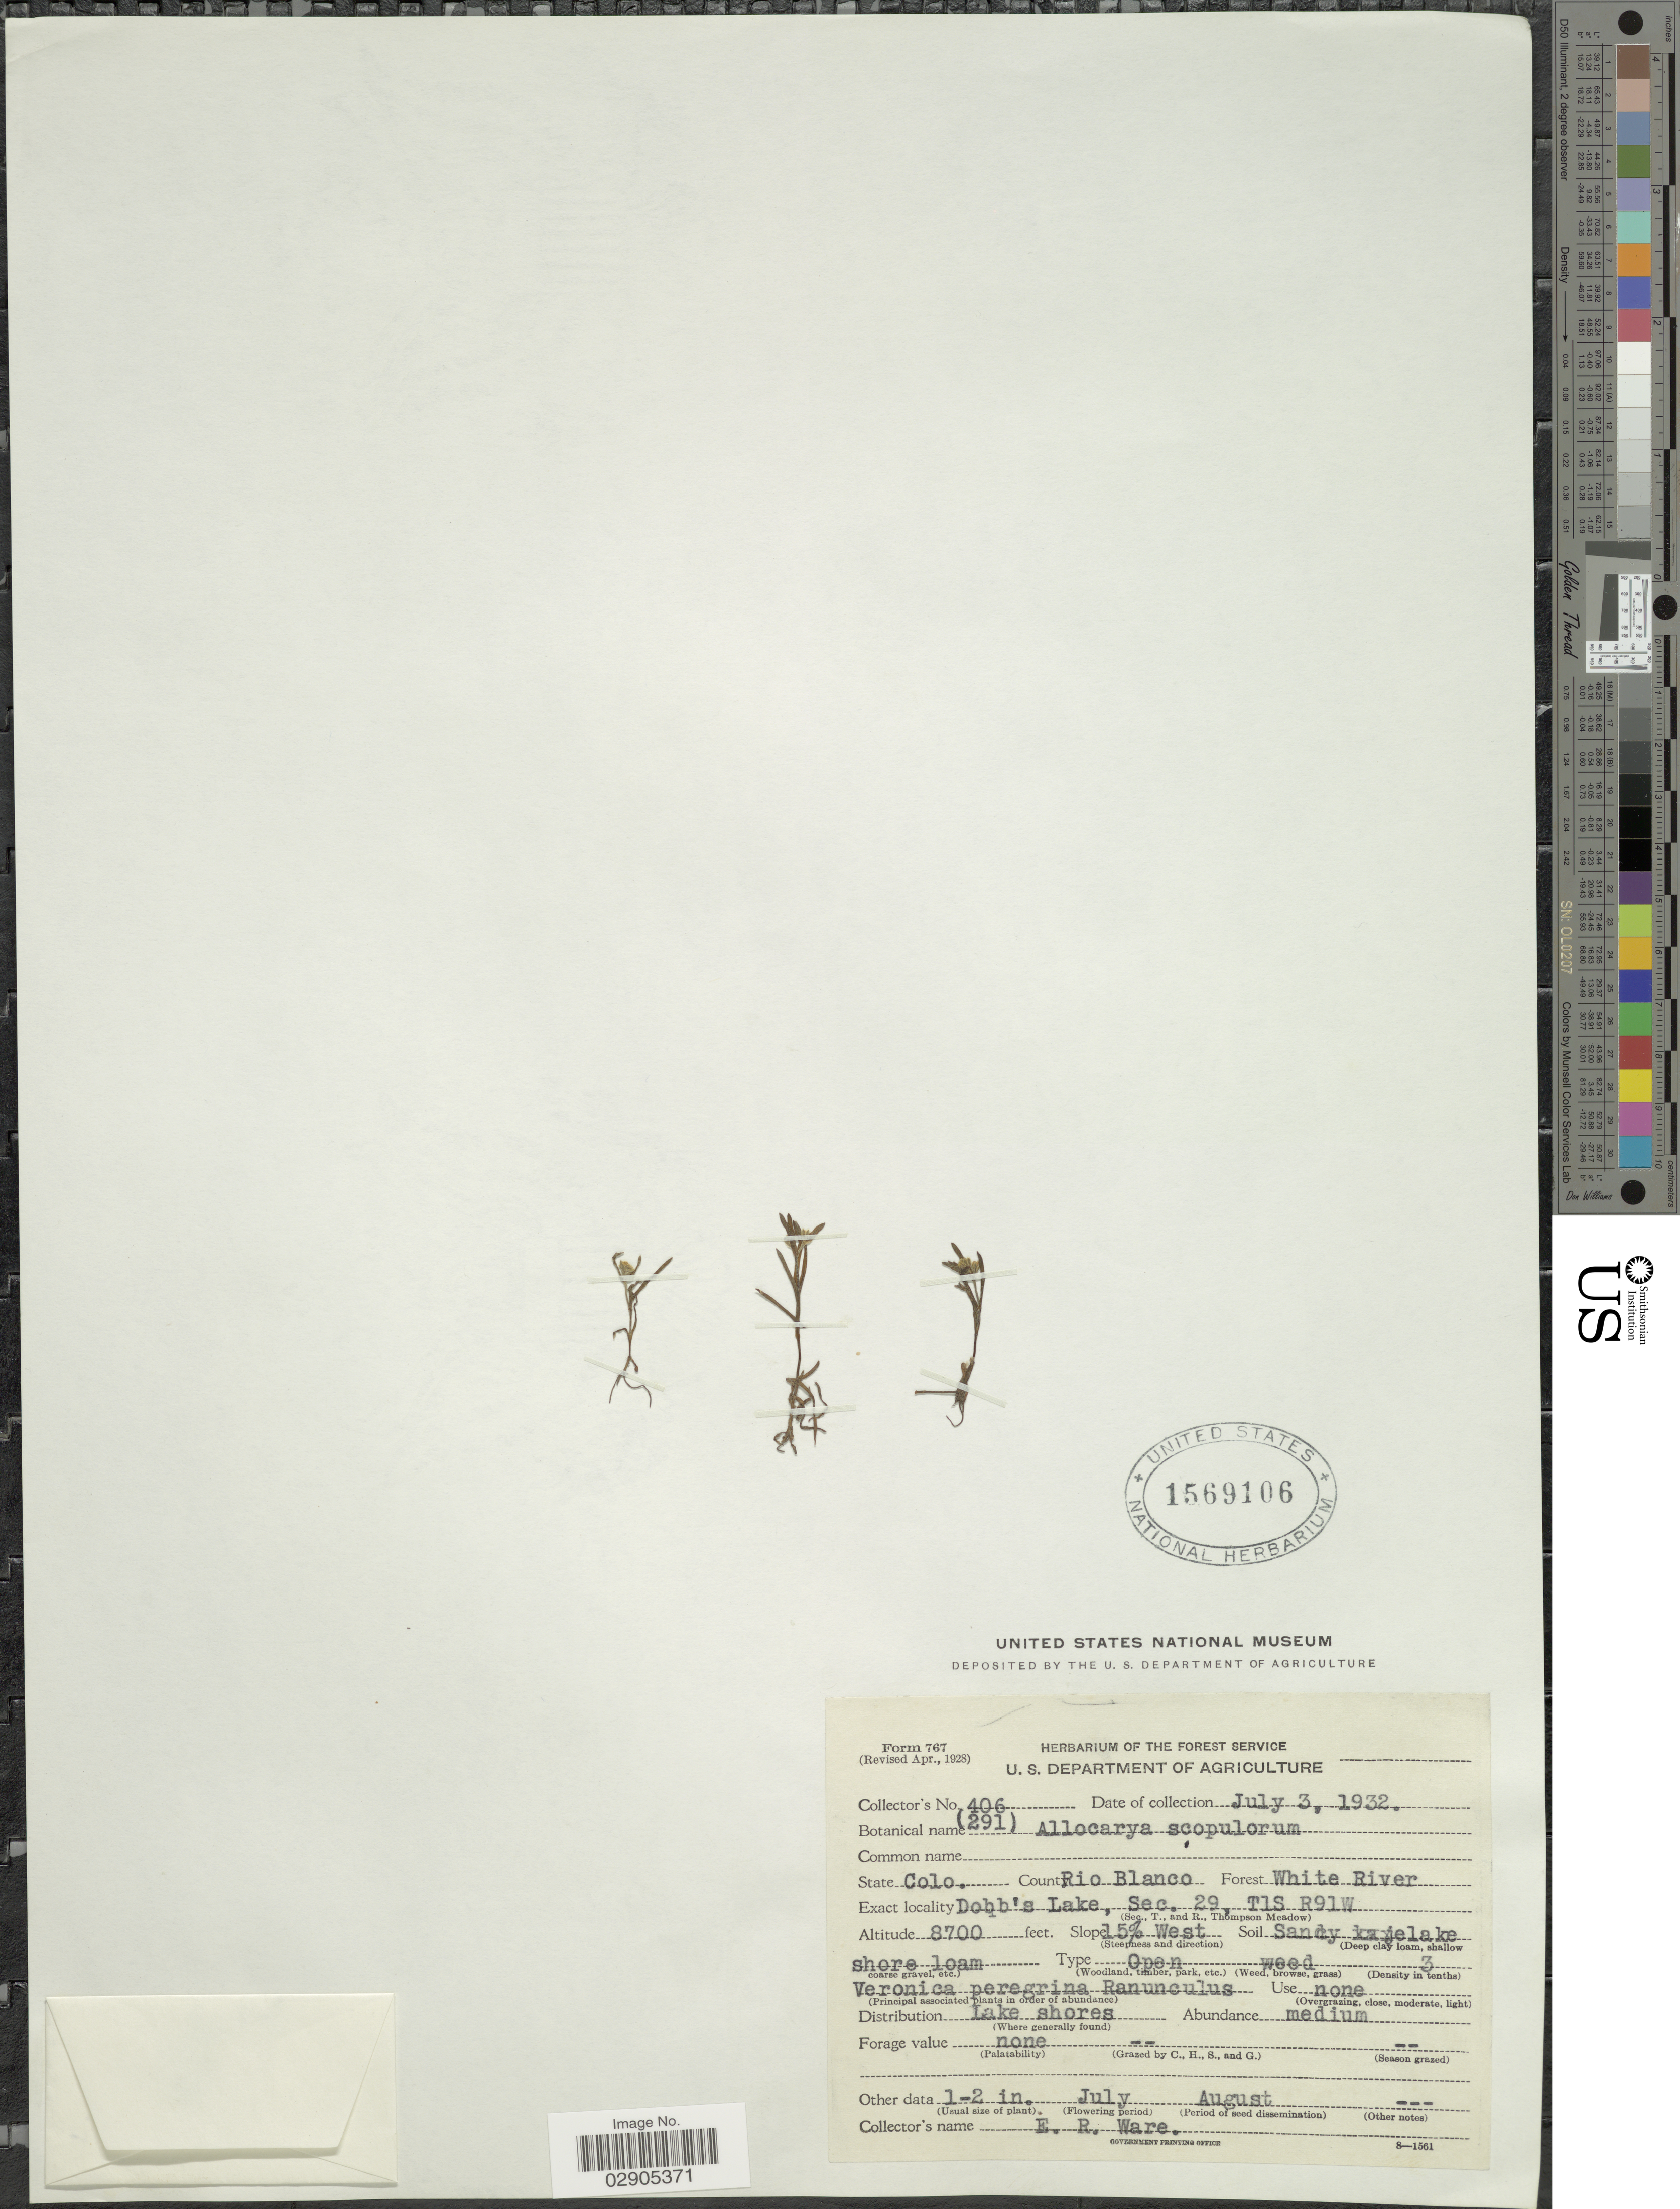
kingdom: Plantae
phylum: Tracheophyta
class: Magnoliopsida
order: Boraginales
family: Boraginaceae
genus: Allocarya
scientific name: Allocarya scopulorum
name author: S.W. Greene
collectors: E. Ware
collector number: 406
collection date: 1932-07-03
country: United States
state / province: Colorado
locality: County Rio Blanco. Forest White River. Dobb's Lake, Sec. 29, R1S R91W.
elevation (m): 2652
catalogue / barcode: US 1569106